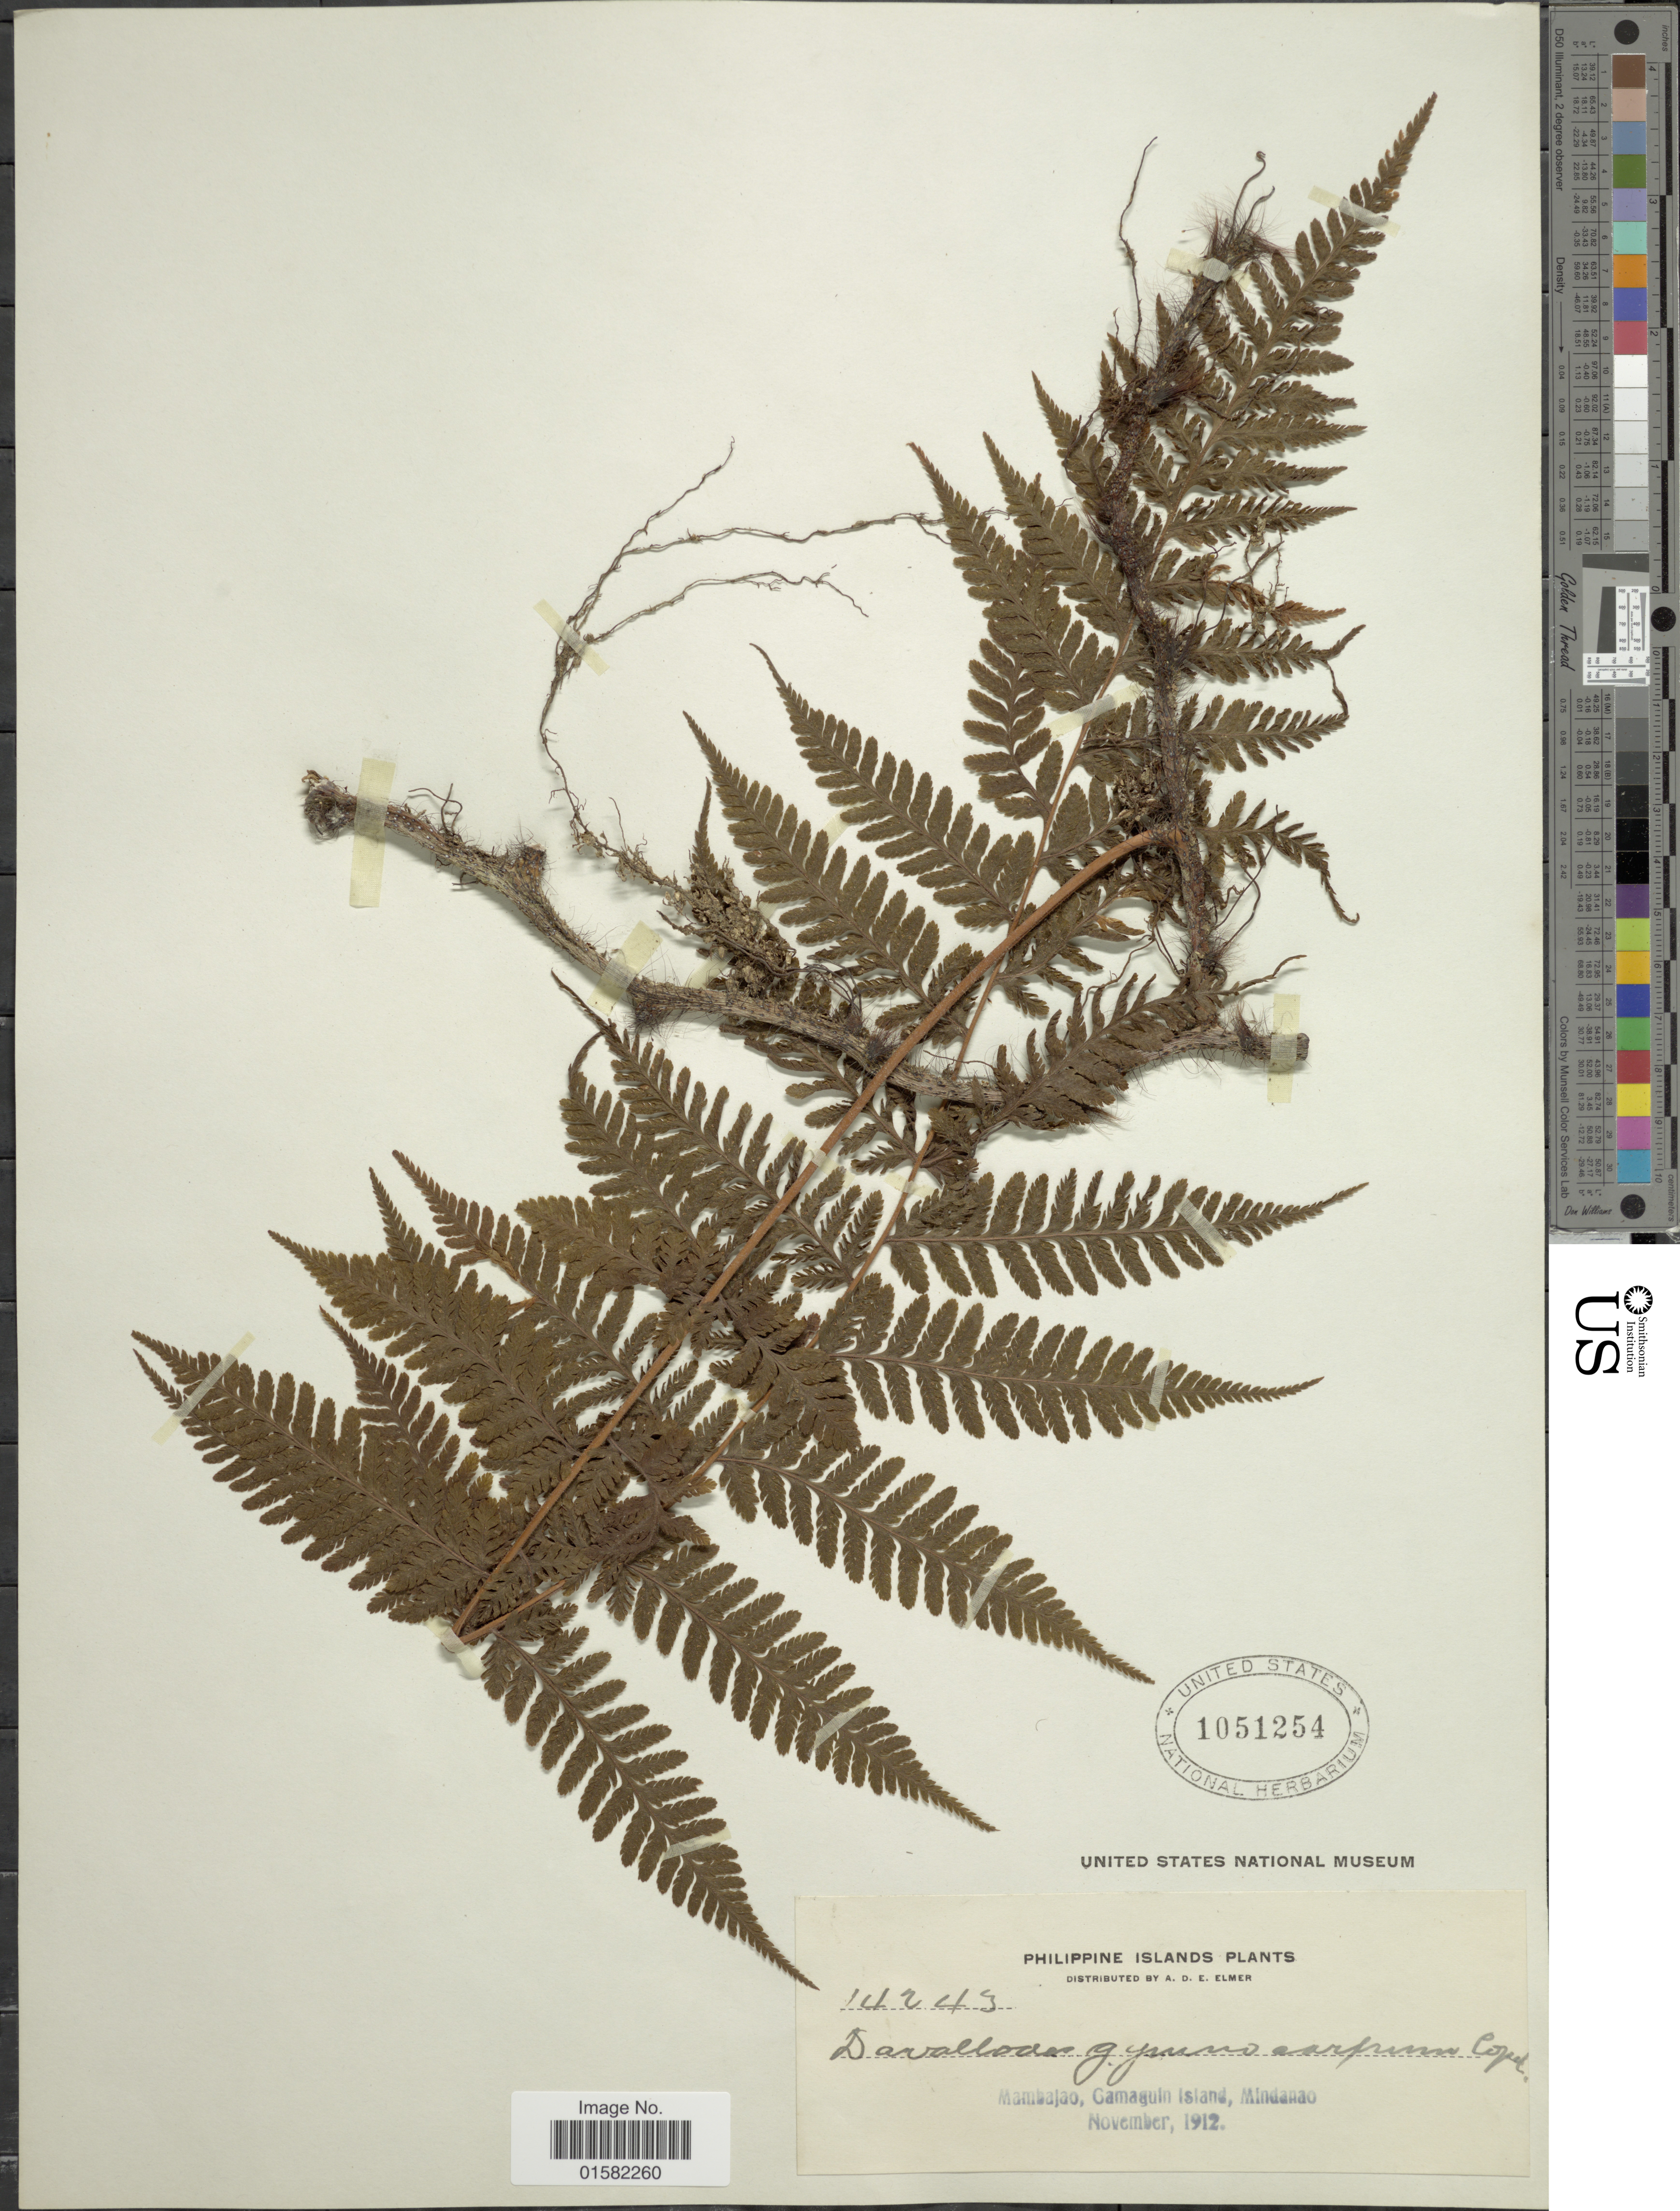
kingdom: Plantae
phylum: Tracheophyta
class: Polypodiopsida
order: Polypodiales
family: Davalliaceae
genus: Davallodes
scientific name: Davallodes gymnocarpum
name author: Copel.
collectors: A. D. E. Elmer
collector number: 14243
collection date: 1912-11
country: Philippines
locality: Mambajao, Camaguin Island, Mindanao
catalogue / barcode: US 1051254